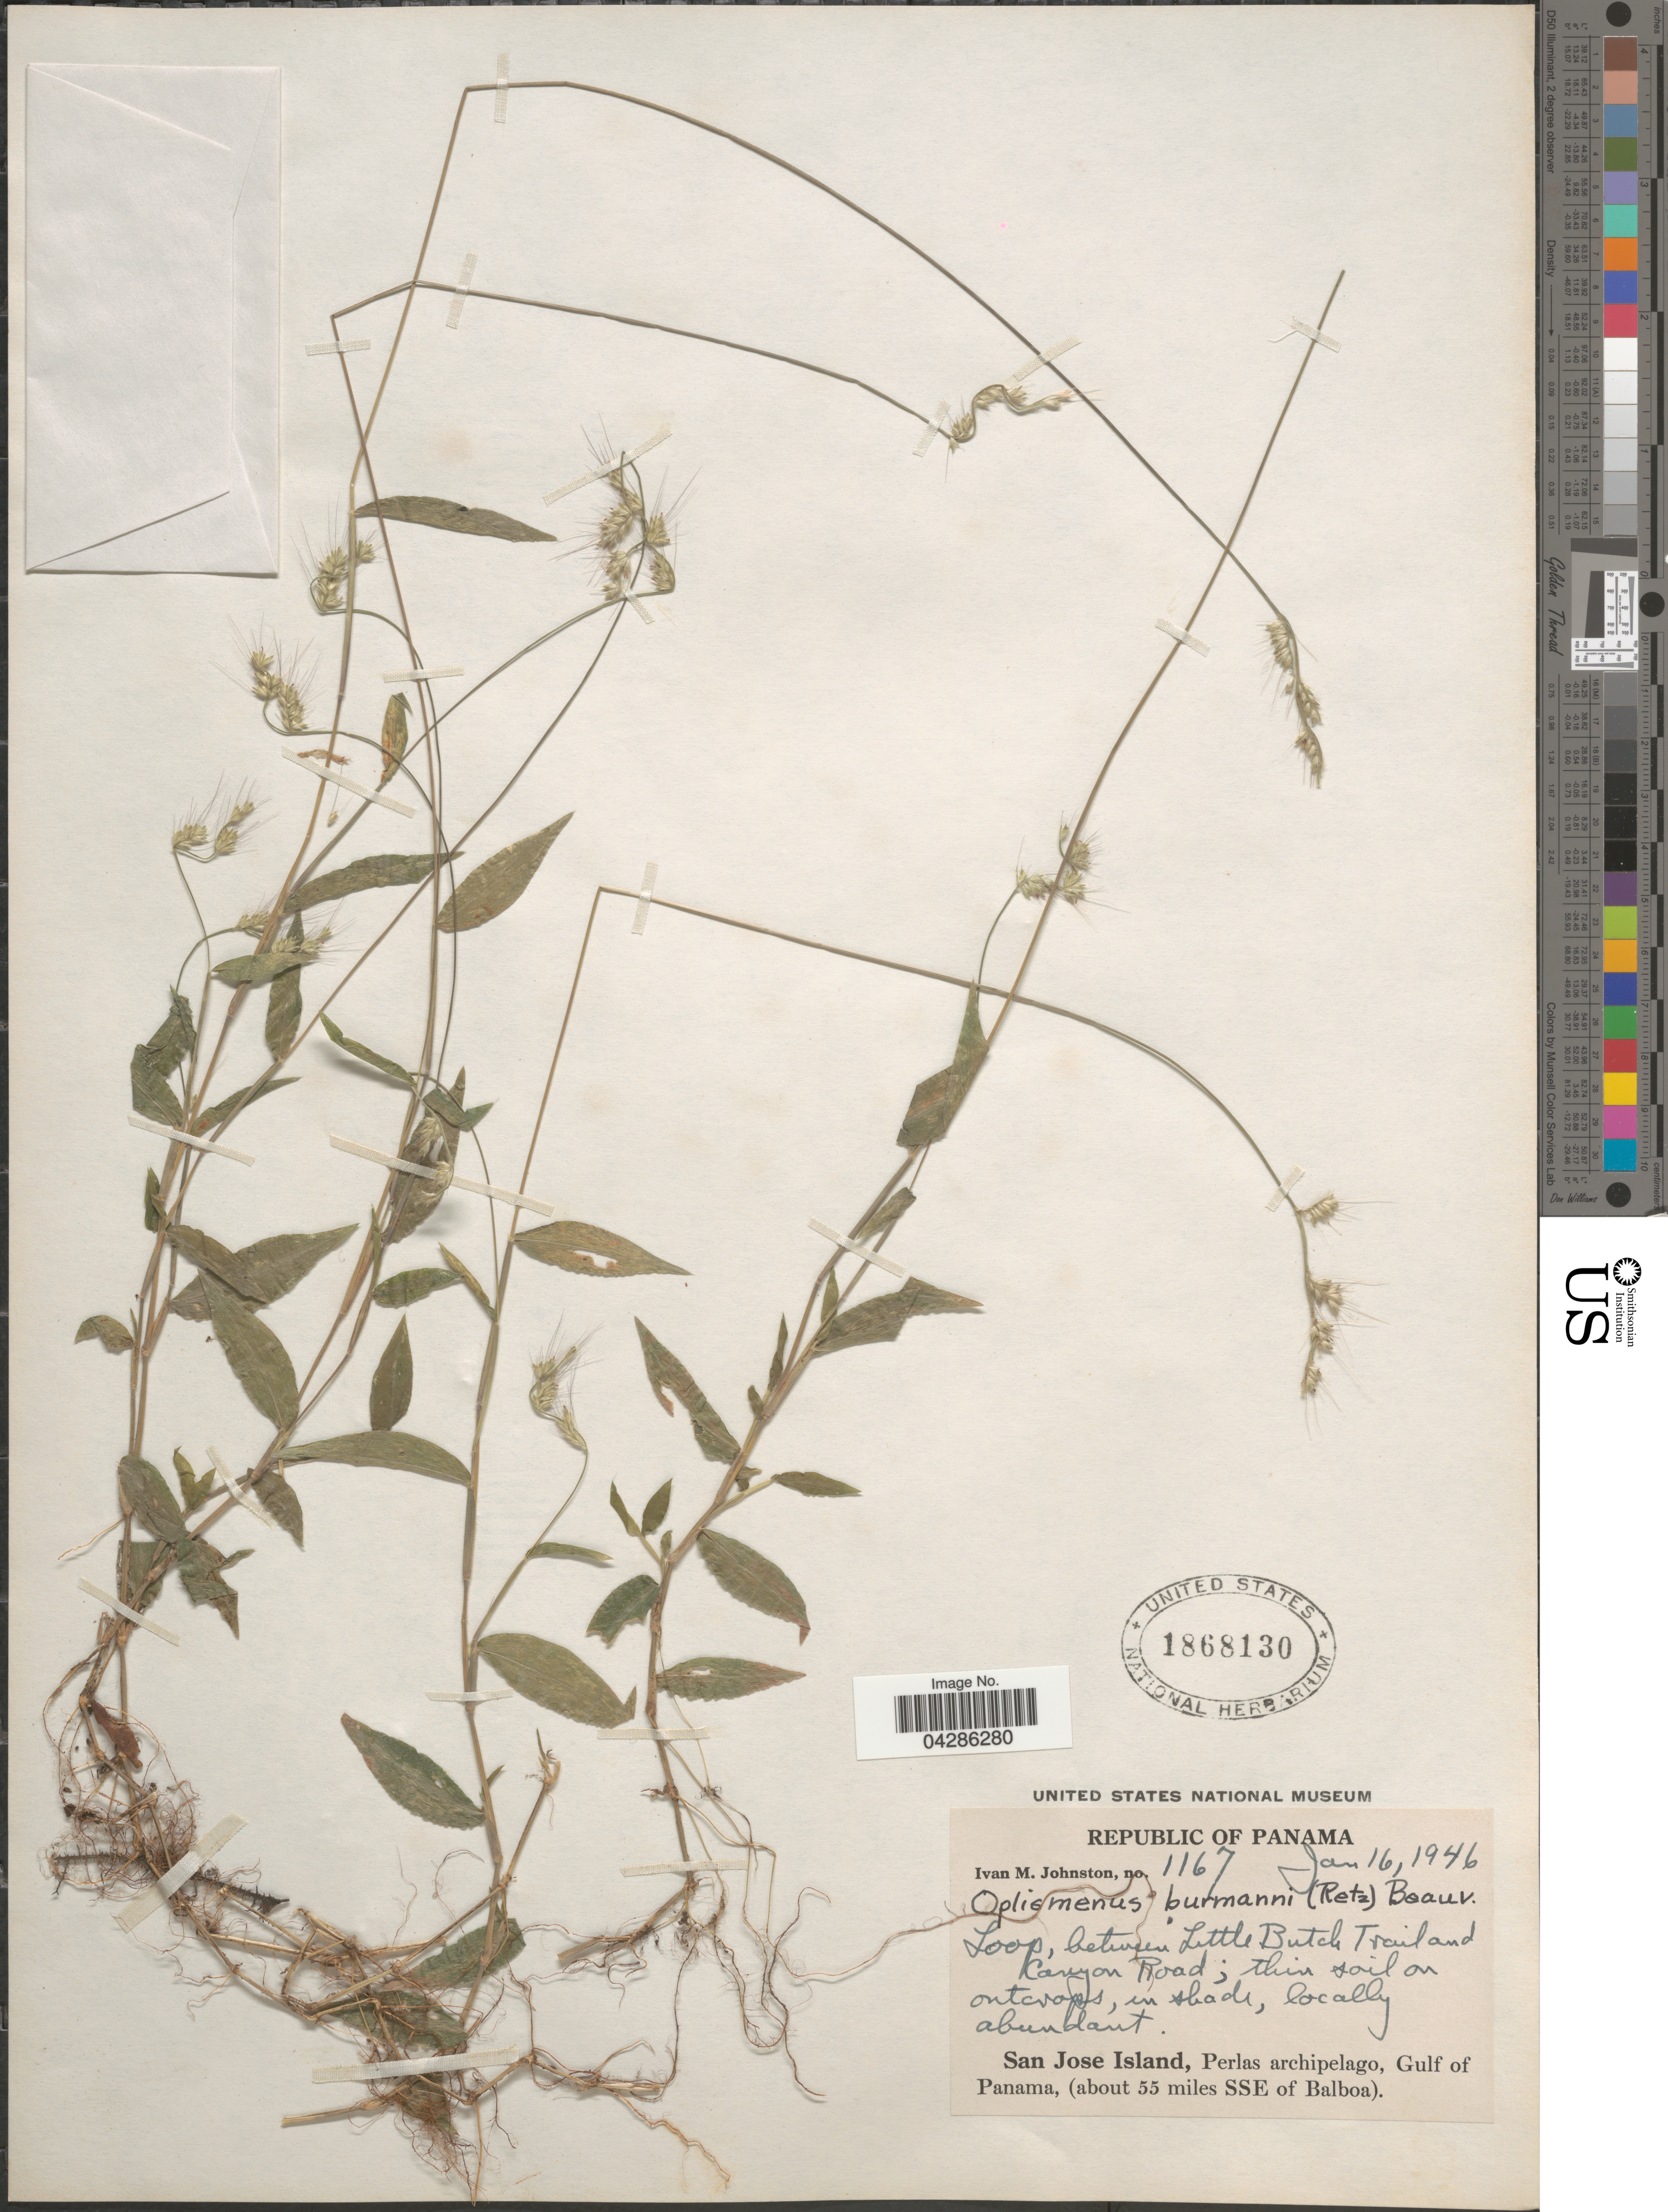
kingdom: Plantae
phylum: Tracheophyta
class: Liliopsida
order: Poales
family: Poaceae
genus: Oplismenus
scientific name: Oplismenus burmannii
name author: (Retz.) P. Beauv.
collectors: I.M. Johnston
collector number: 1167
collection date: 1946-01-16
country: Panama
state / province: Panamá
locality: Loop, between Little Butch Trail and Canyon Road; thin soil on outcrops, in shade, locally abundant. San Jose Island, Perlas archipelago, Gulf of Panama, (about 55 miles SSE of Balboa).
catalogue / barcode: US 1868130